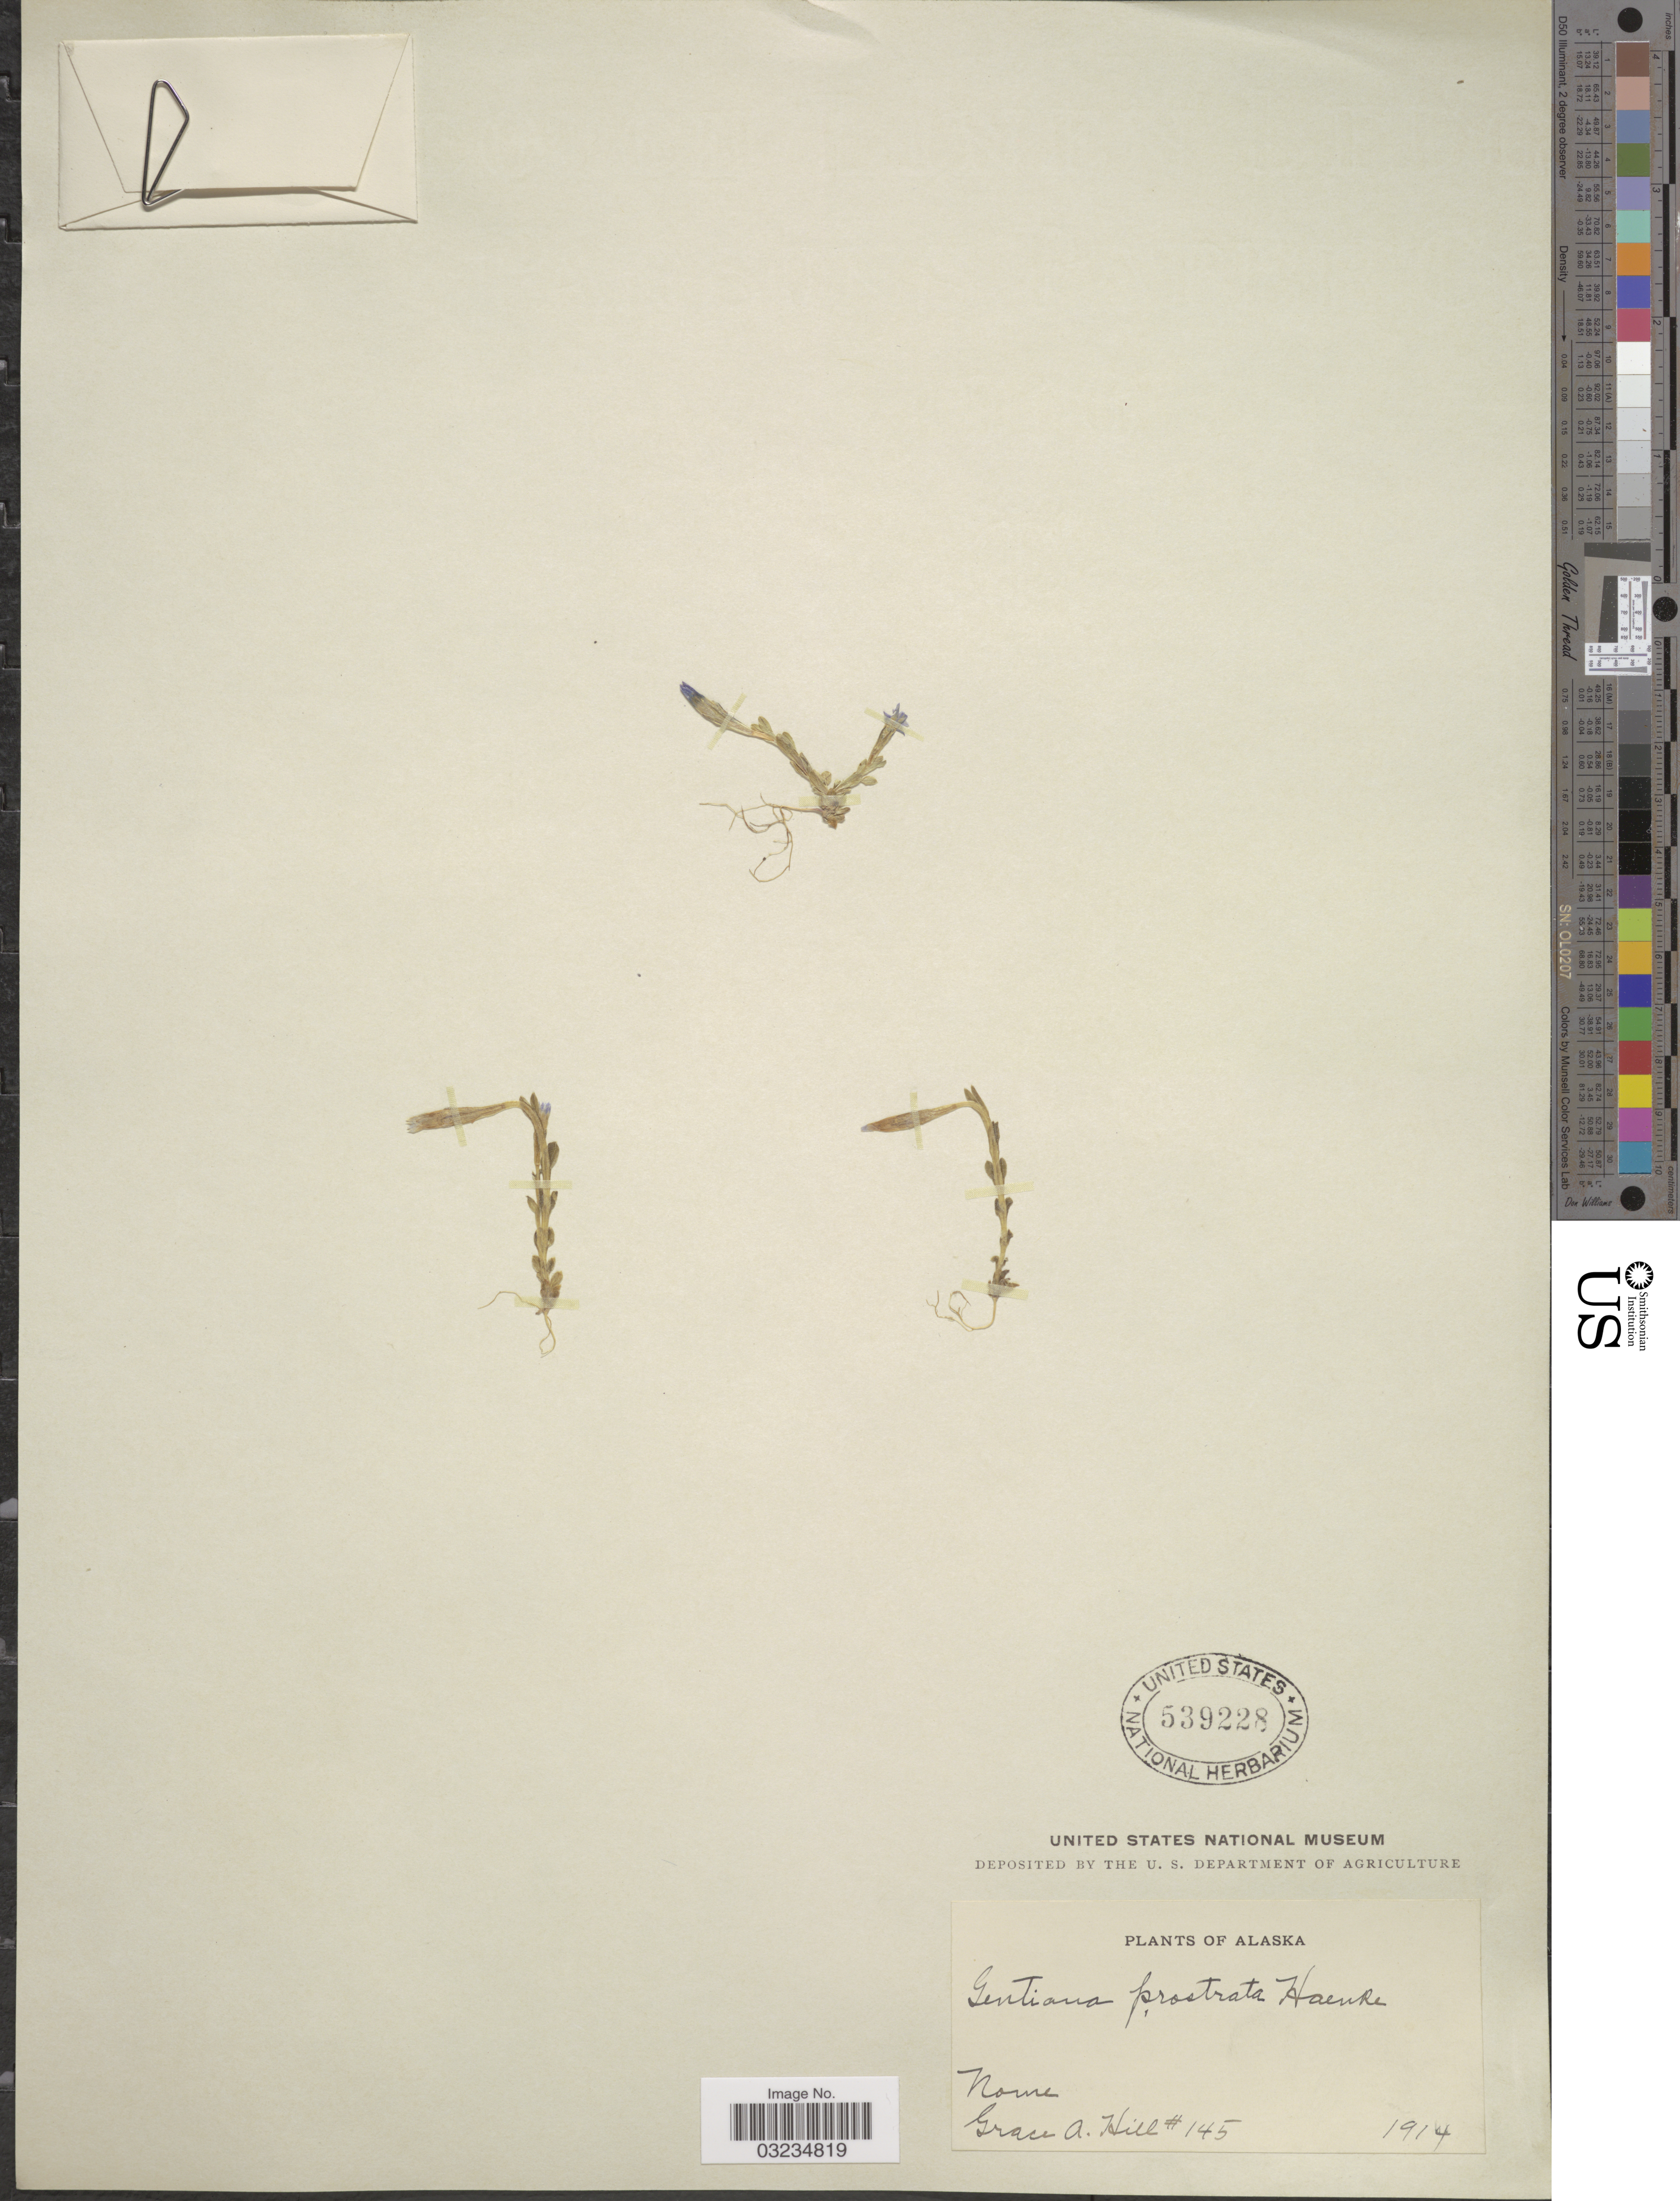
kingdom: Plantae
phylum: Tracheophyta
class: Magnoliopsida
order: Gentianales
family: Gentianaceae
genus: Gentiana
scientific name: Gentiana prostrata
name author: Haenke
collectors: G. A. Hill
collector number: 145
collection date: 1914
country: United States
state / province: Alaska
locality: Nome.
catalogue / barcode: US 539228